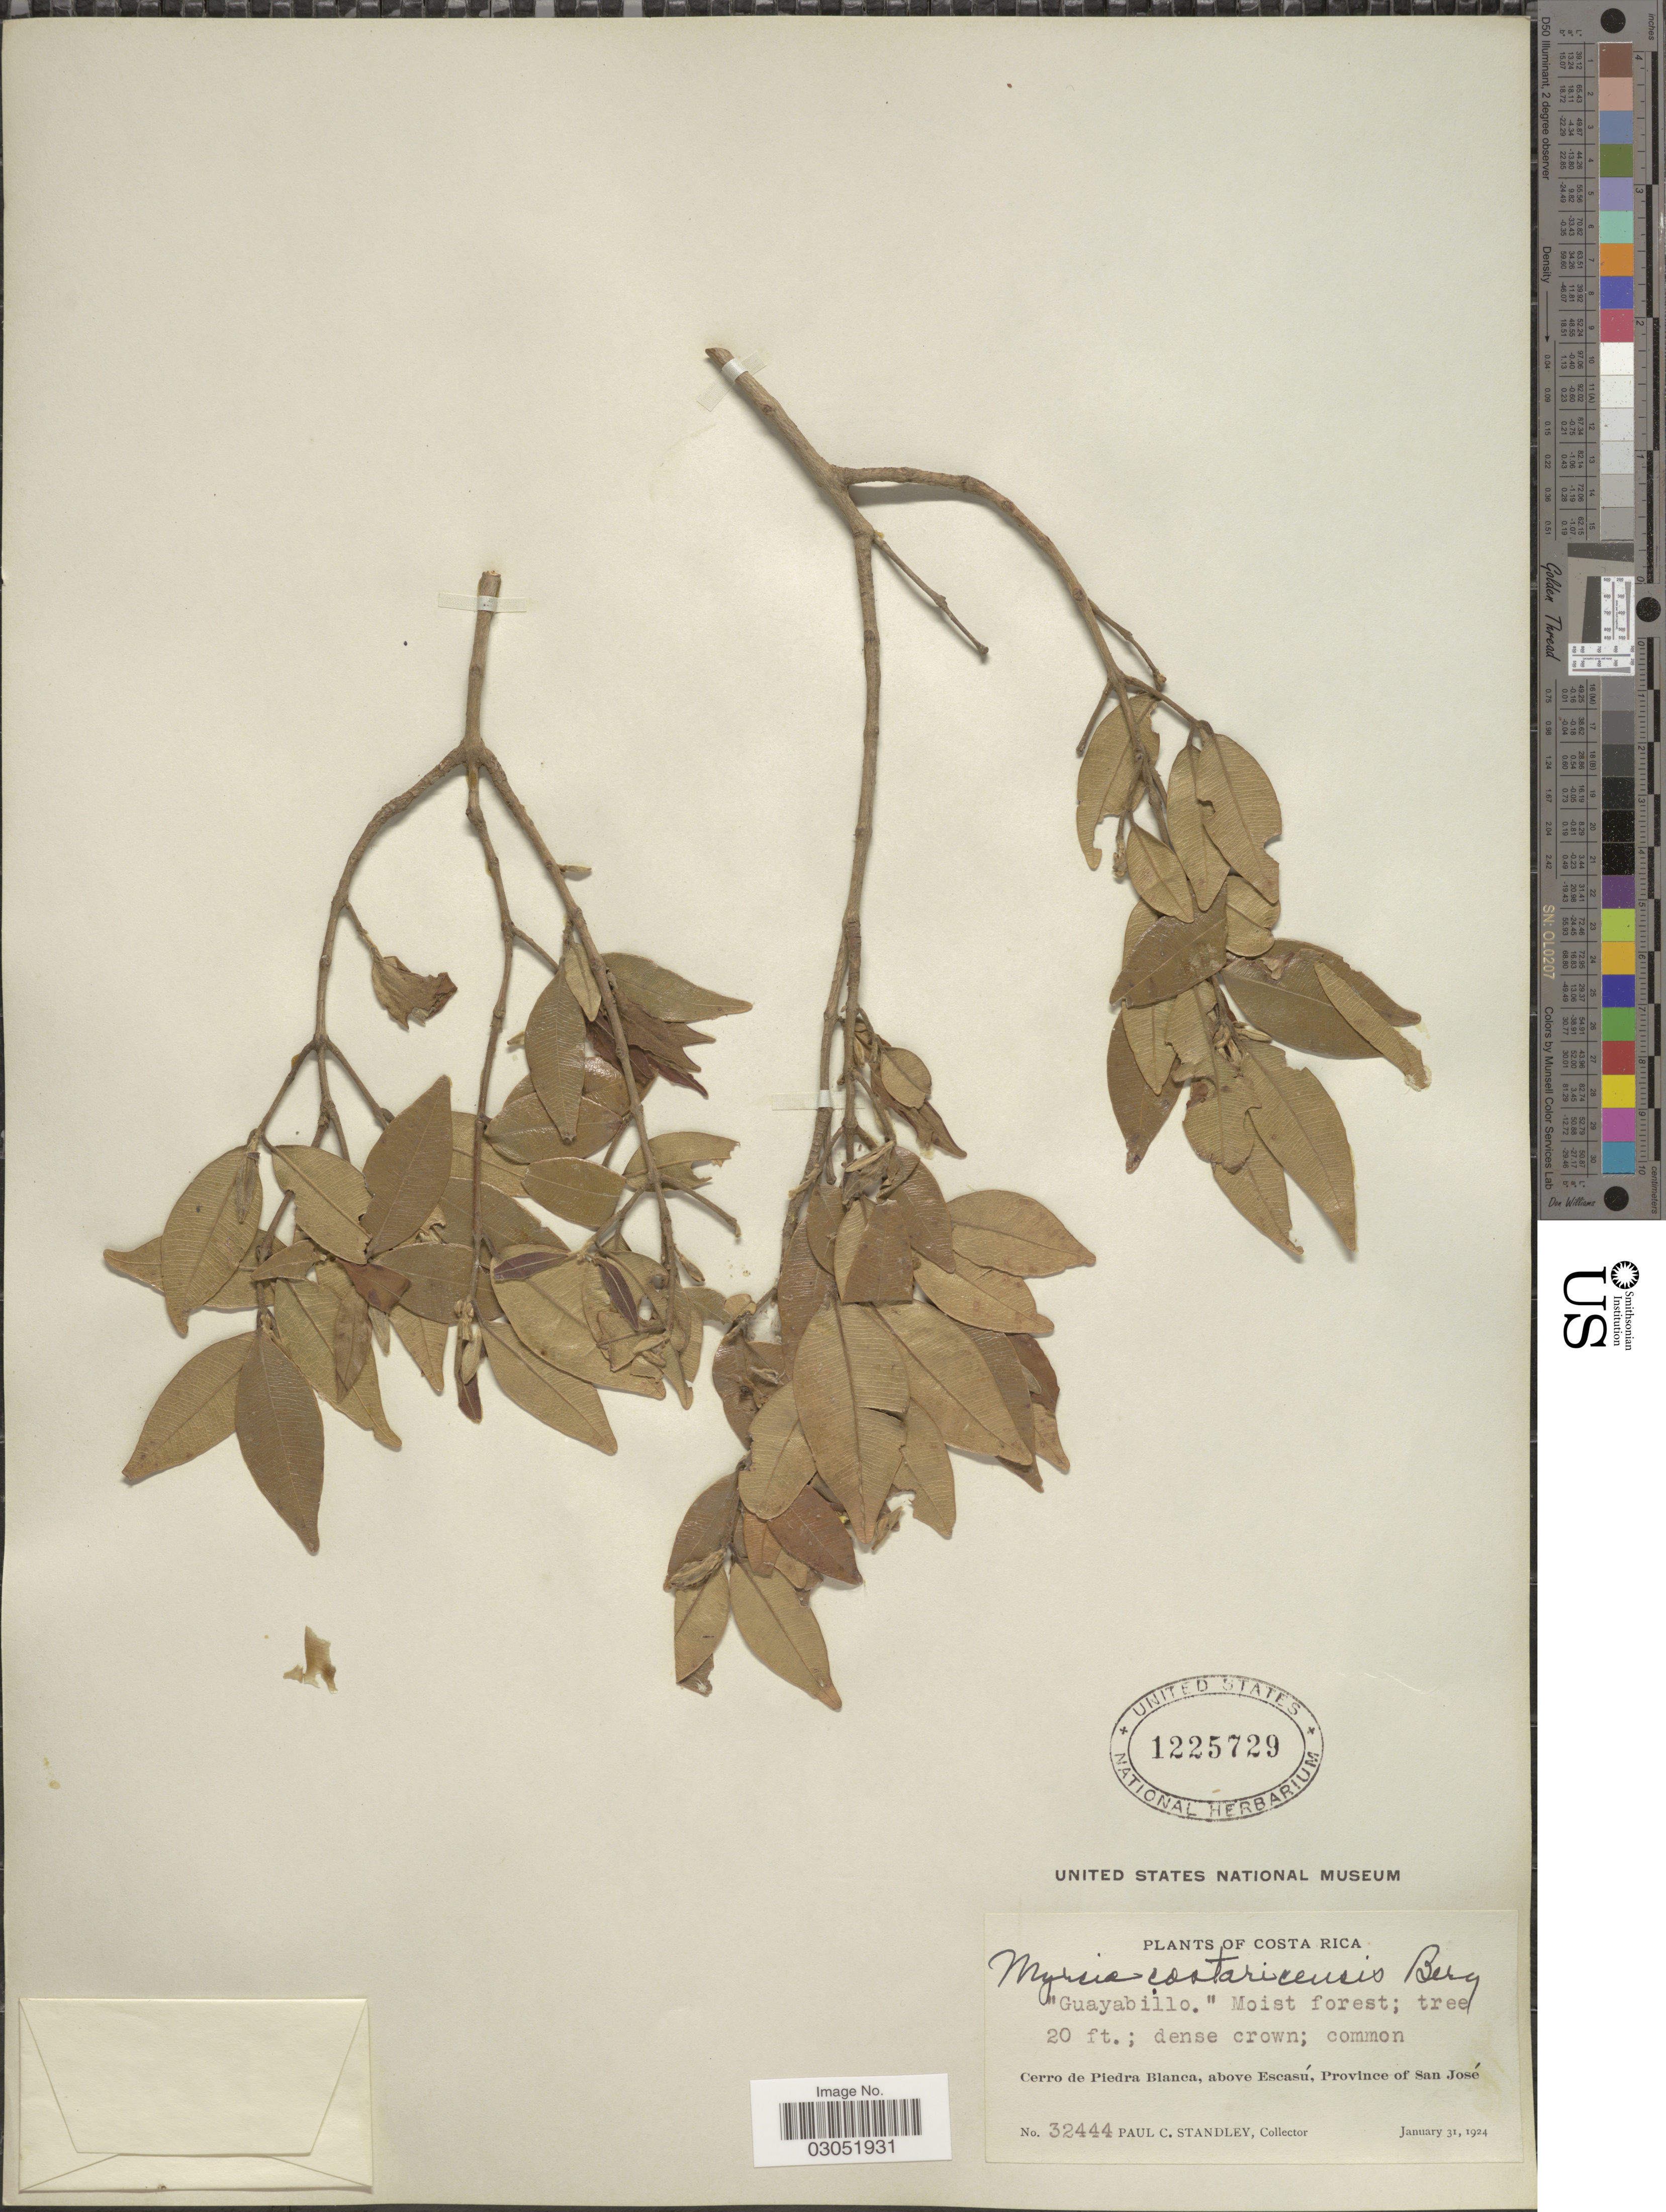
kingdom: Plantae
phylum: Tracheophyta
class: Magnoliopsida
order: Myrtales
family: Myrtaceae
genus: Myrcia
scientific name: Myrcia splendens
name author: (Sw.) DC.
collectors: P. C. Standley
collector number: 32444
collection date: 1924-01-31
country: Costa Rica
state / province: San José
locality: Cerro de Piedra Blanca, above Escasú.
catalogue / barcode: US 1225729